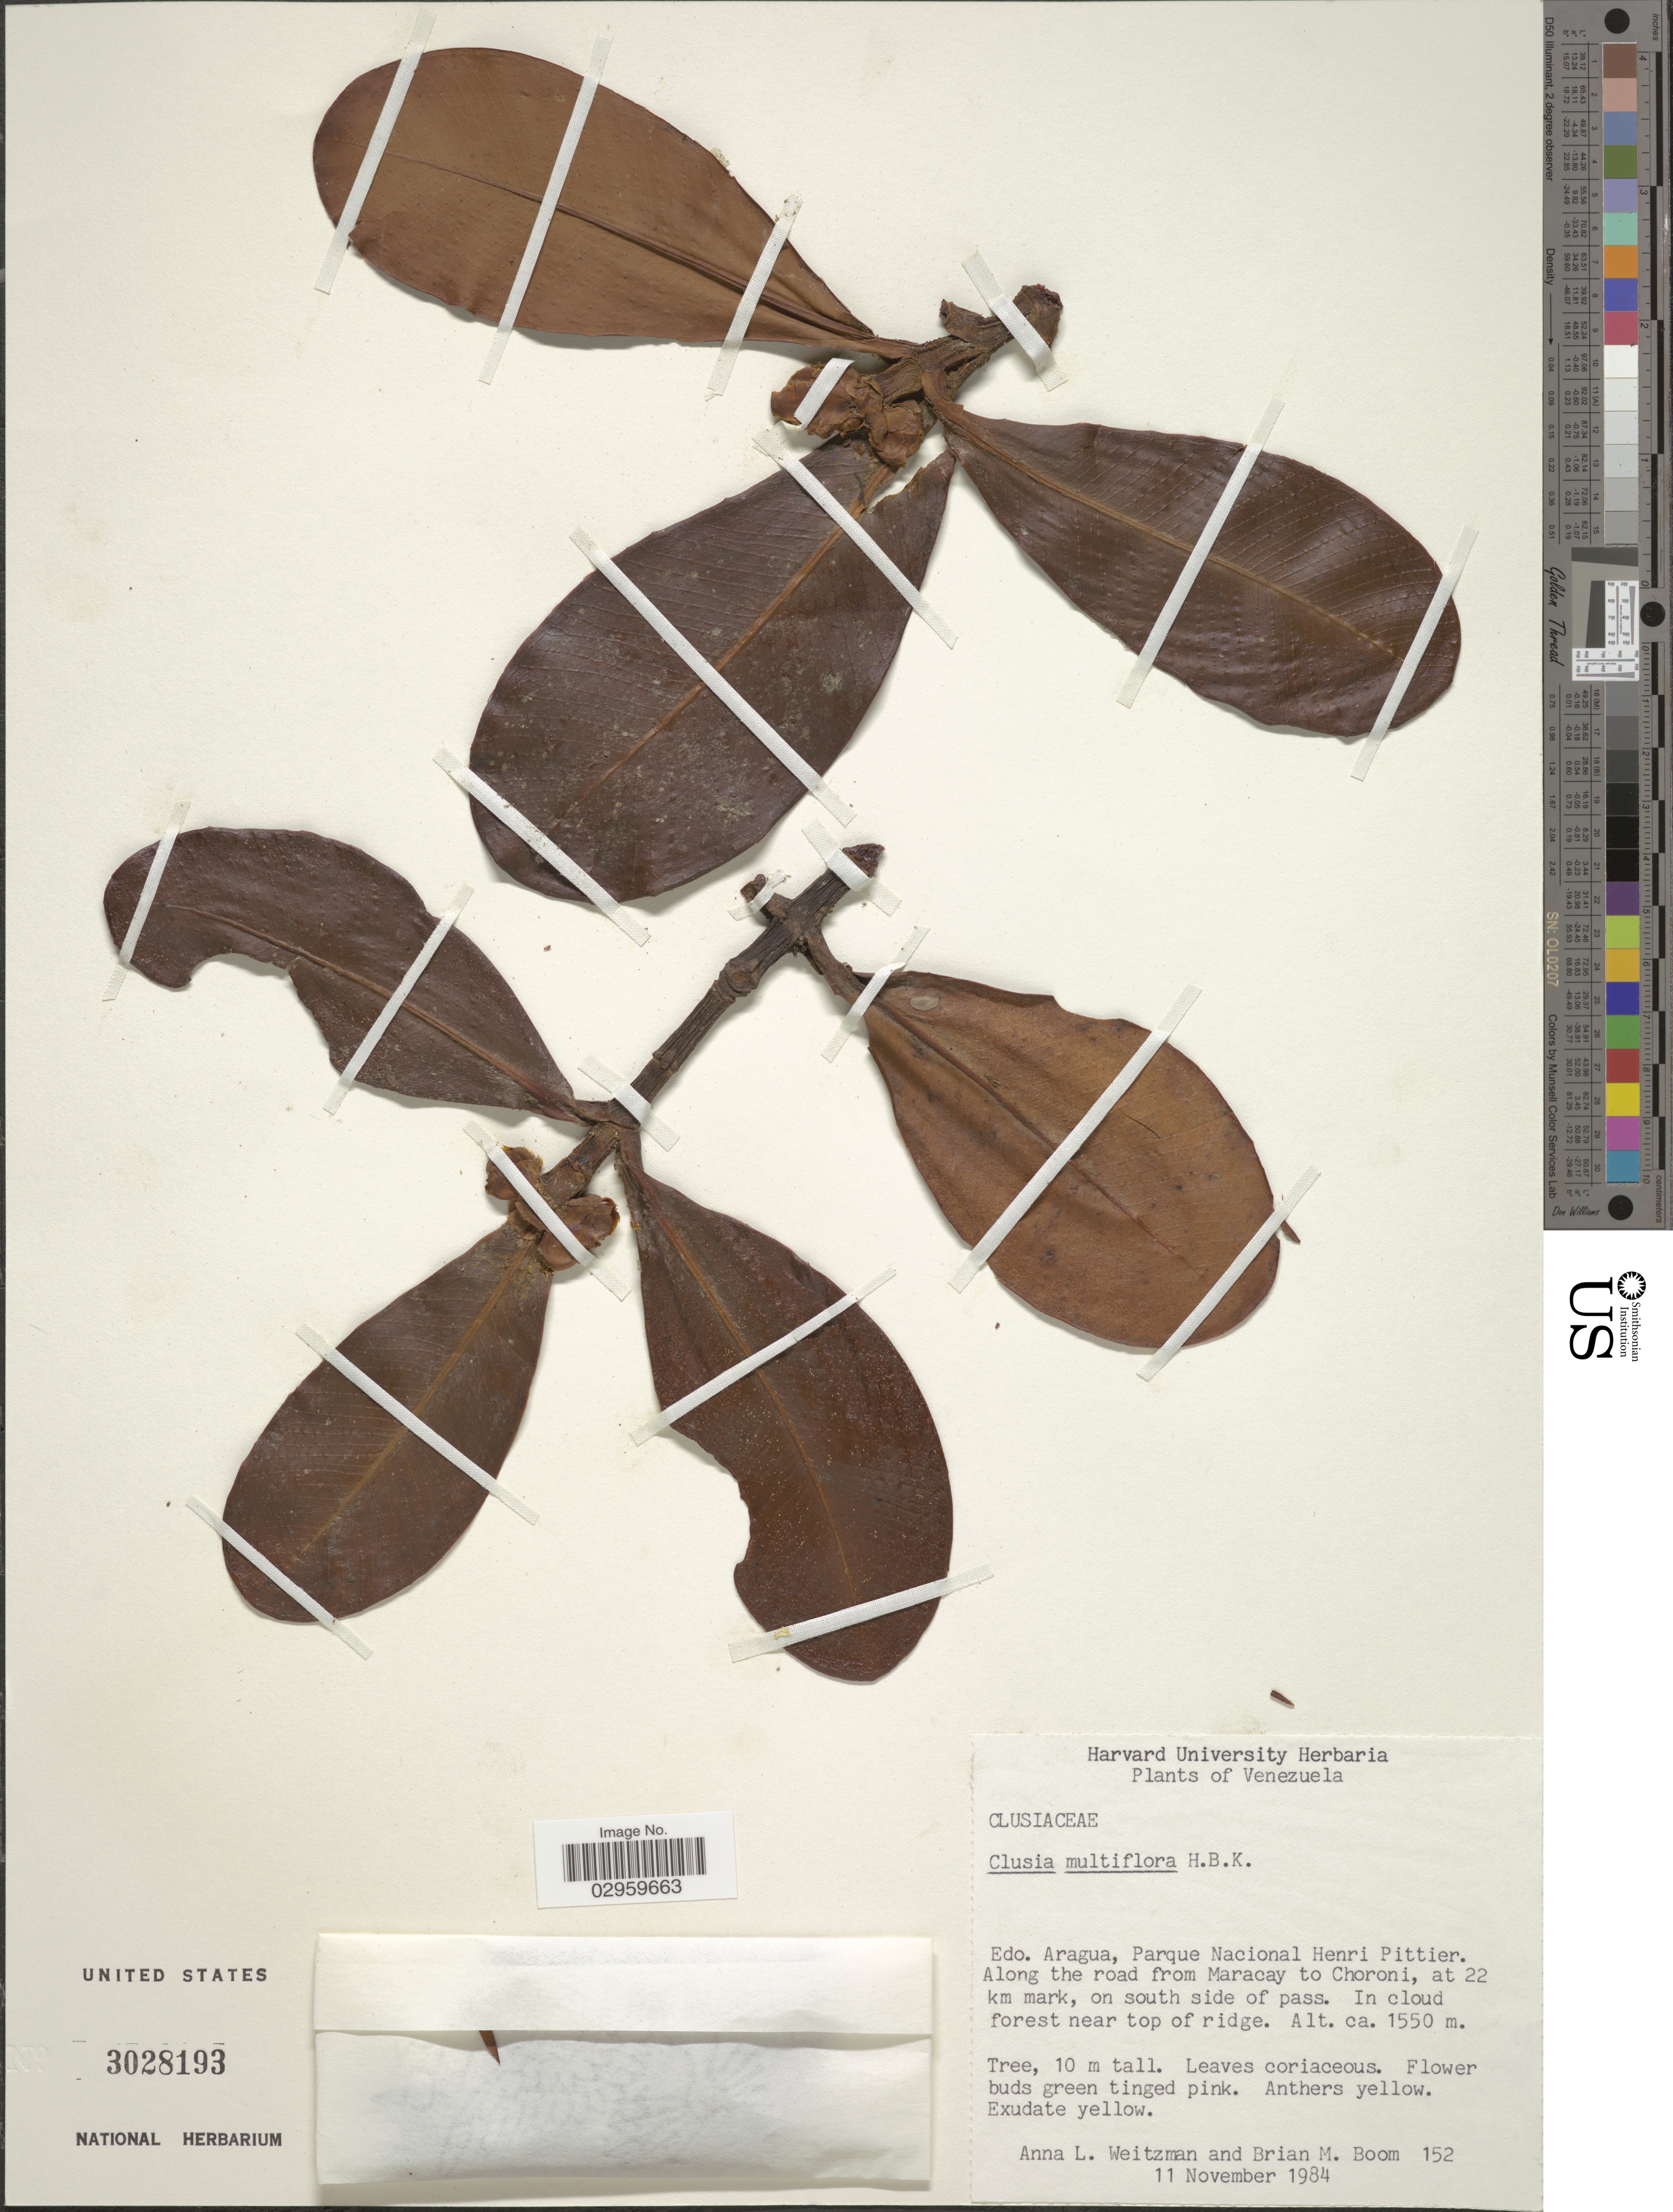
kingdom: Plantae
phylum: Tracheophyta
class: Magnoliopsida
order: Malpighiales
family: Clusiaceae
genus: Clusia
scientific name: Clusia multiflora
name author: Kunth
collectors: A. L. Weitzman & B. M. Boom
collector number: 152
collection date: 1984-11-11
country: Venezuela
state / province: Aragua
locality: Parque Nacional Henri Pittier. Along the road from Maracay to Choroni, at 22 km mark, on south side of pass.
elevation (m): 1550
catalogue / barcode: US 3028193